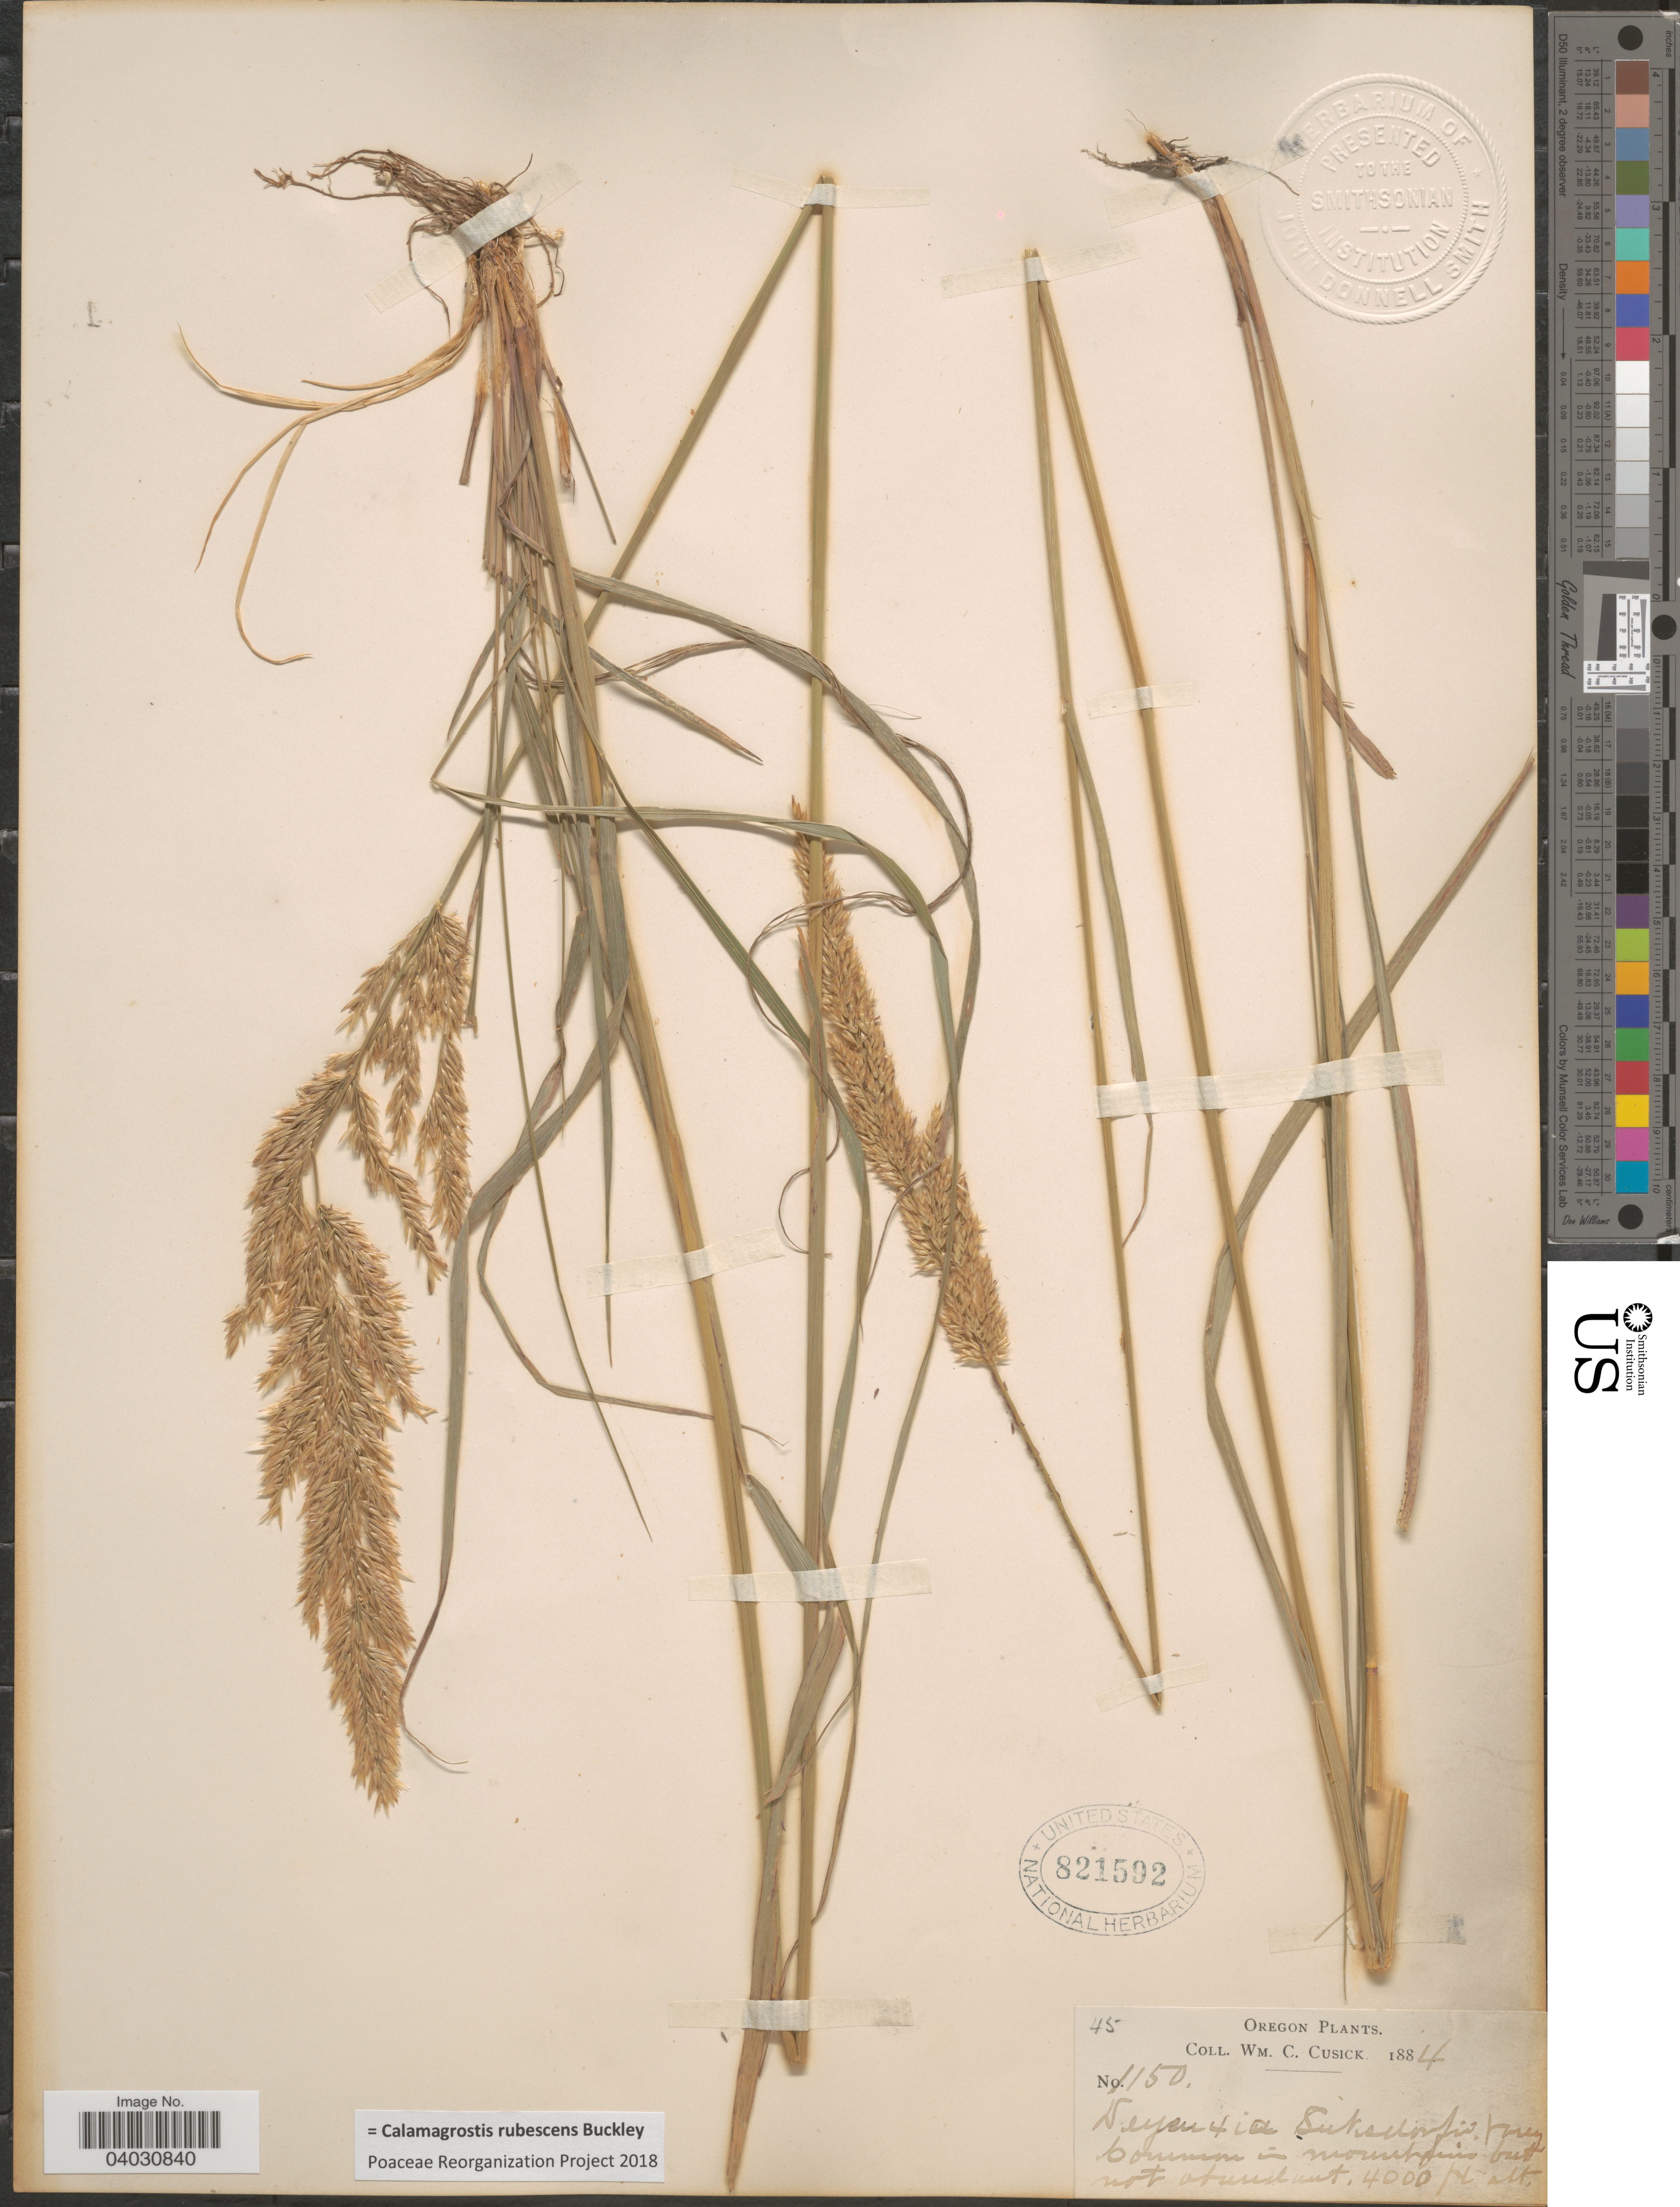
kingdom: Plantae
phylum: Tracheophyta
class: Liliopsida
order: Poales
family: Poaceae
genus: Calamagrostis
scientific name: Calamagrostis rubescens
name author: Buckley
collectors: W. C. Cusick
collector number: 1150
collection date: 1884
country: United States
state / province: Oregon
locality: Common in mountains but not abundant.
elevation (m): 1219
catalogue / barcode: US 821592